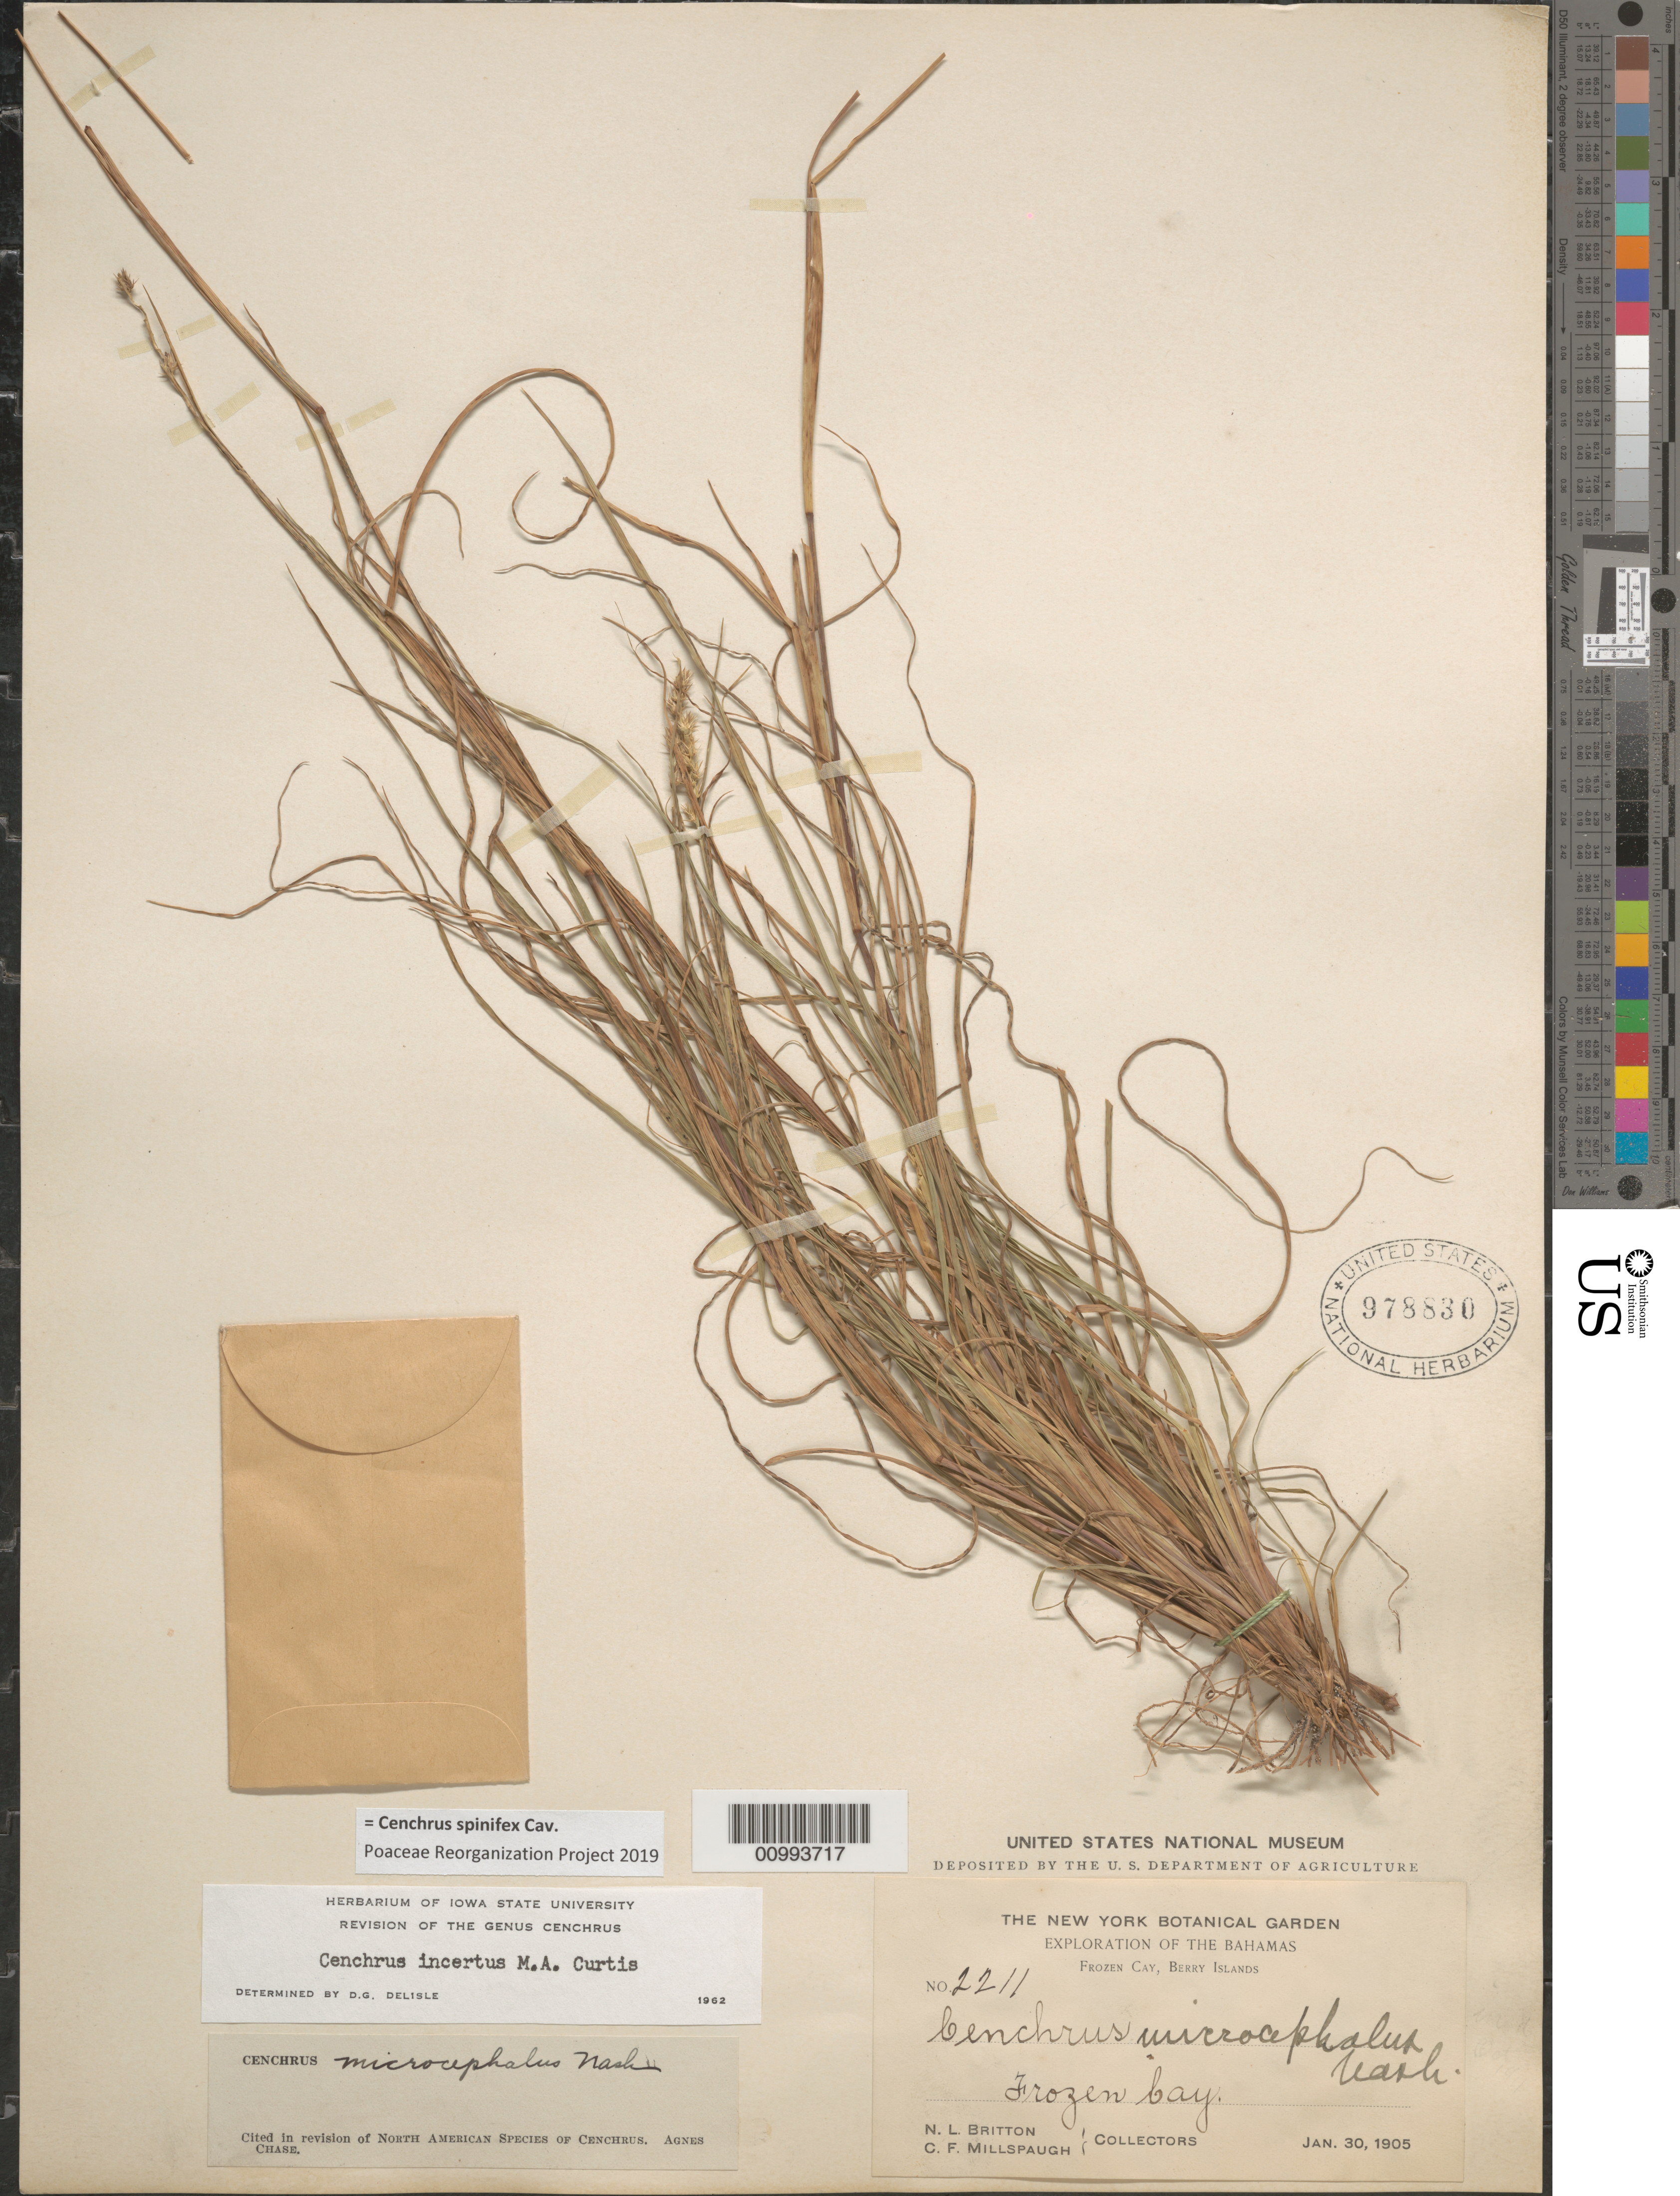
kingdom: Plantae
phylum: Tracheophyta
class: Liliopsida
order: Poales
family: Poaceae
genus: Cenchrus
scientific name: Cenchrus spinifex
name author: Cav.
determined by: Poaceae Reorganization Project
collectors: N. Britton & C. F. Millspaugh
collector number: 2211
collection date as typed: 30 Jan 1905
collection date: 1905-01-30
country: Bahamas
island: Berry Is.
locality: Frozen Cay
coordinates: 0 N, 0 E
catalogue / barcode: US 978830